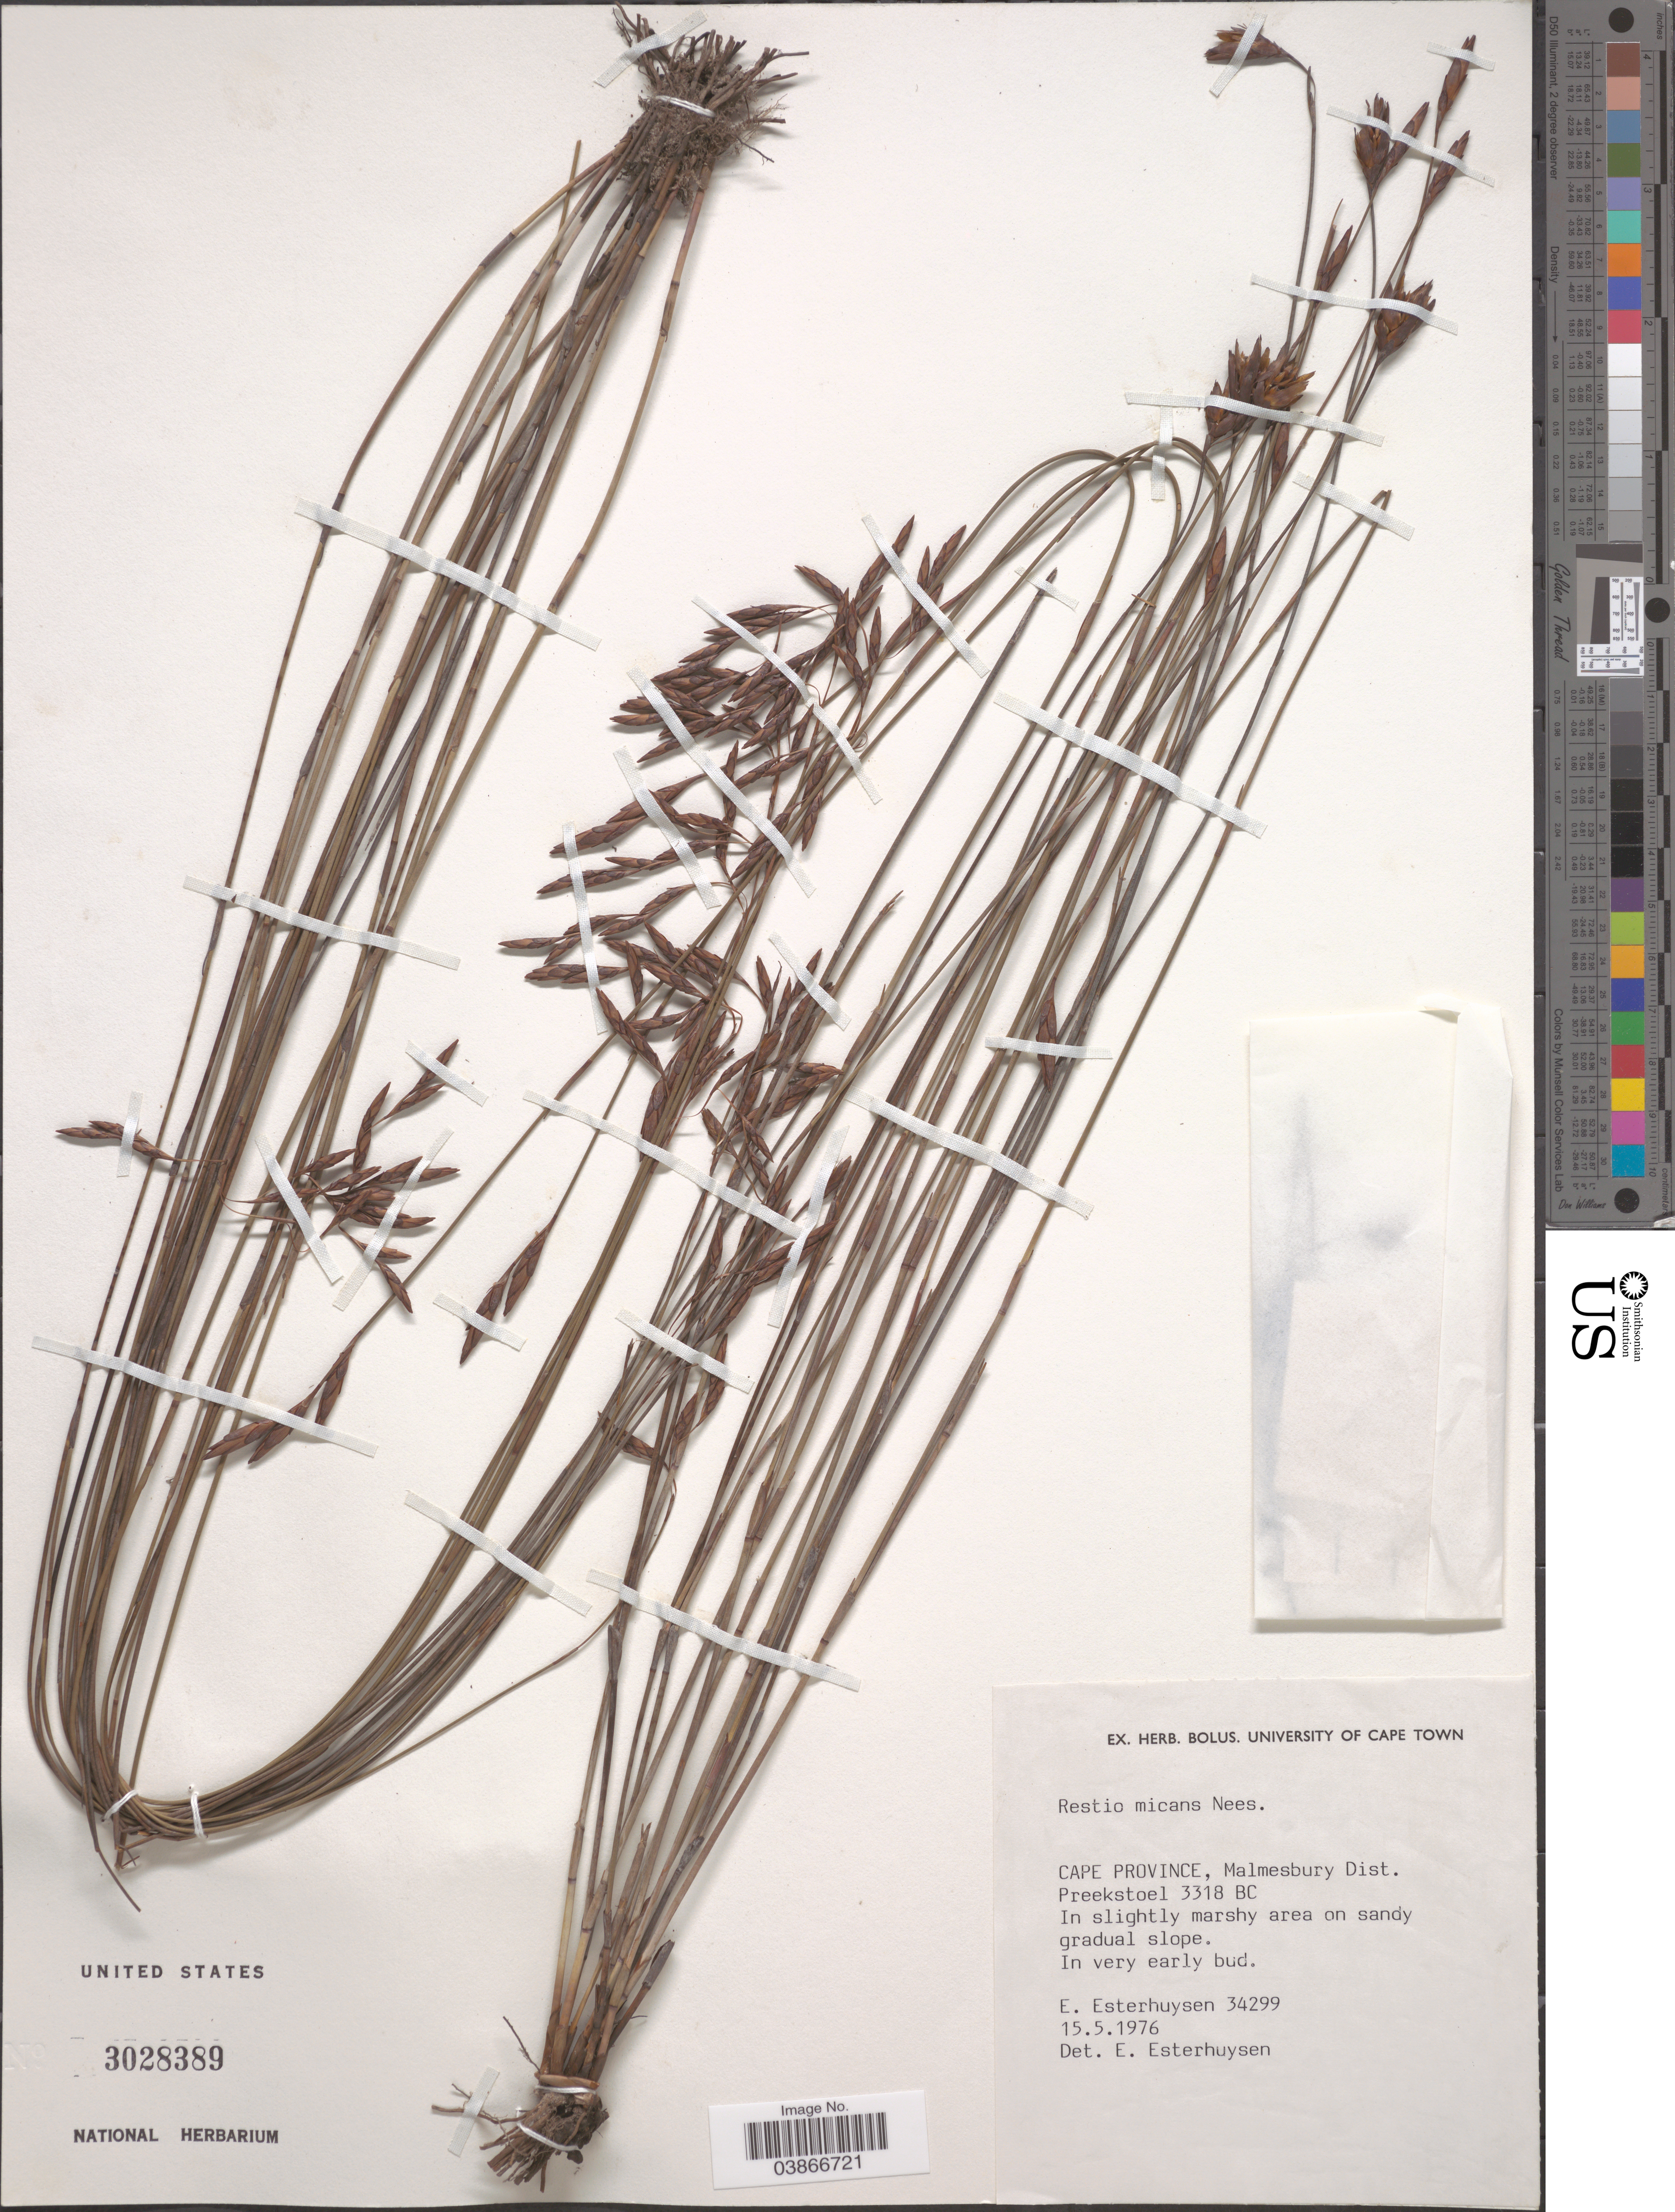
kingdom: Plantae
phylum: Tracheophyta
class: Liliopsida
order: Poales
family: Restionaceae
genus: Restio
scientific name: Restio micans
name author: Nees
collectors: E. E. Esterhuysen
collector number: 34299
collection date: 1976-05-15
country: South Africa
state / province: Western Cape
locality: Malmesbury Dist. Preekstoel 3318 BC.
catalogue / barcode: US 3028389